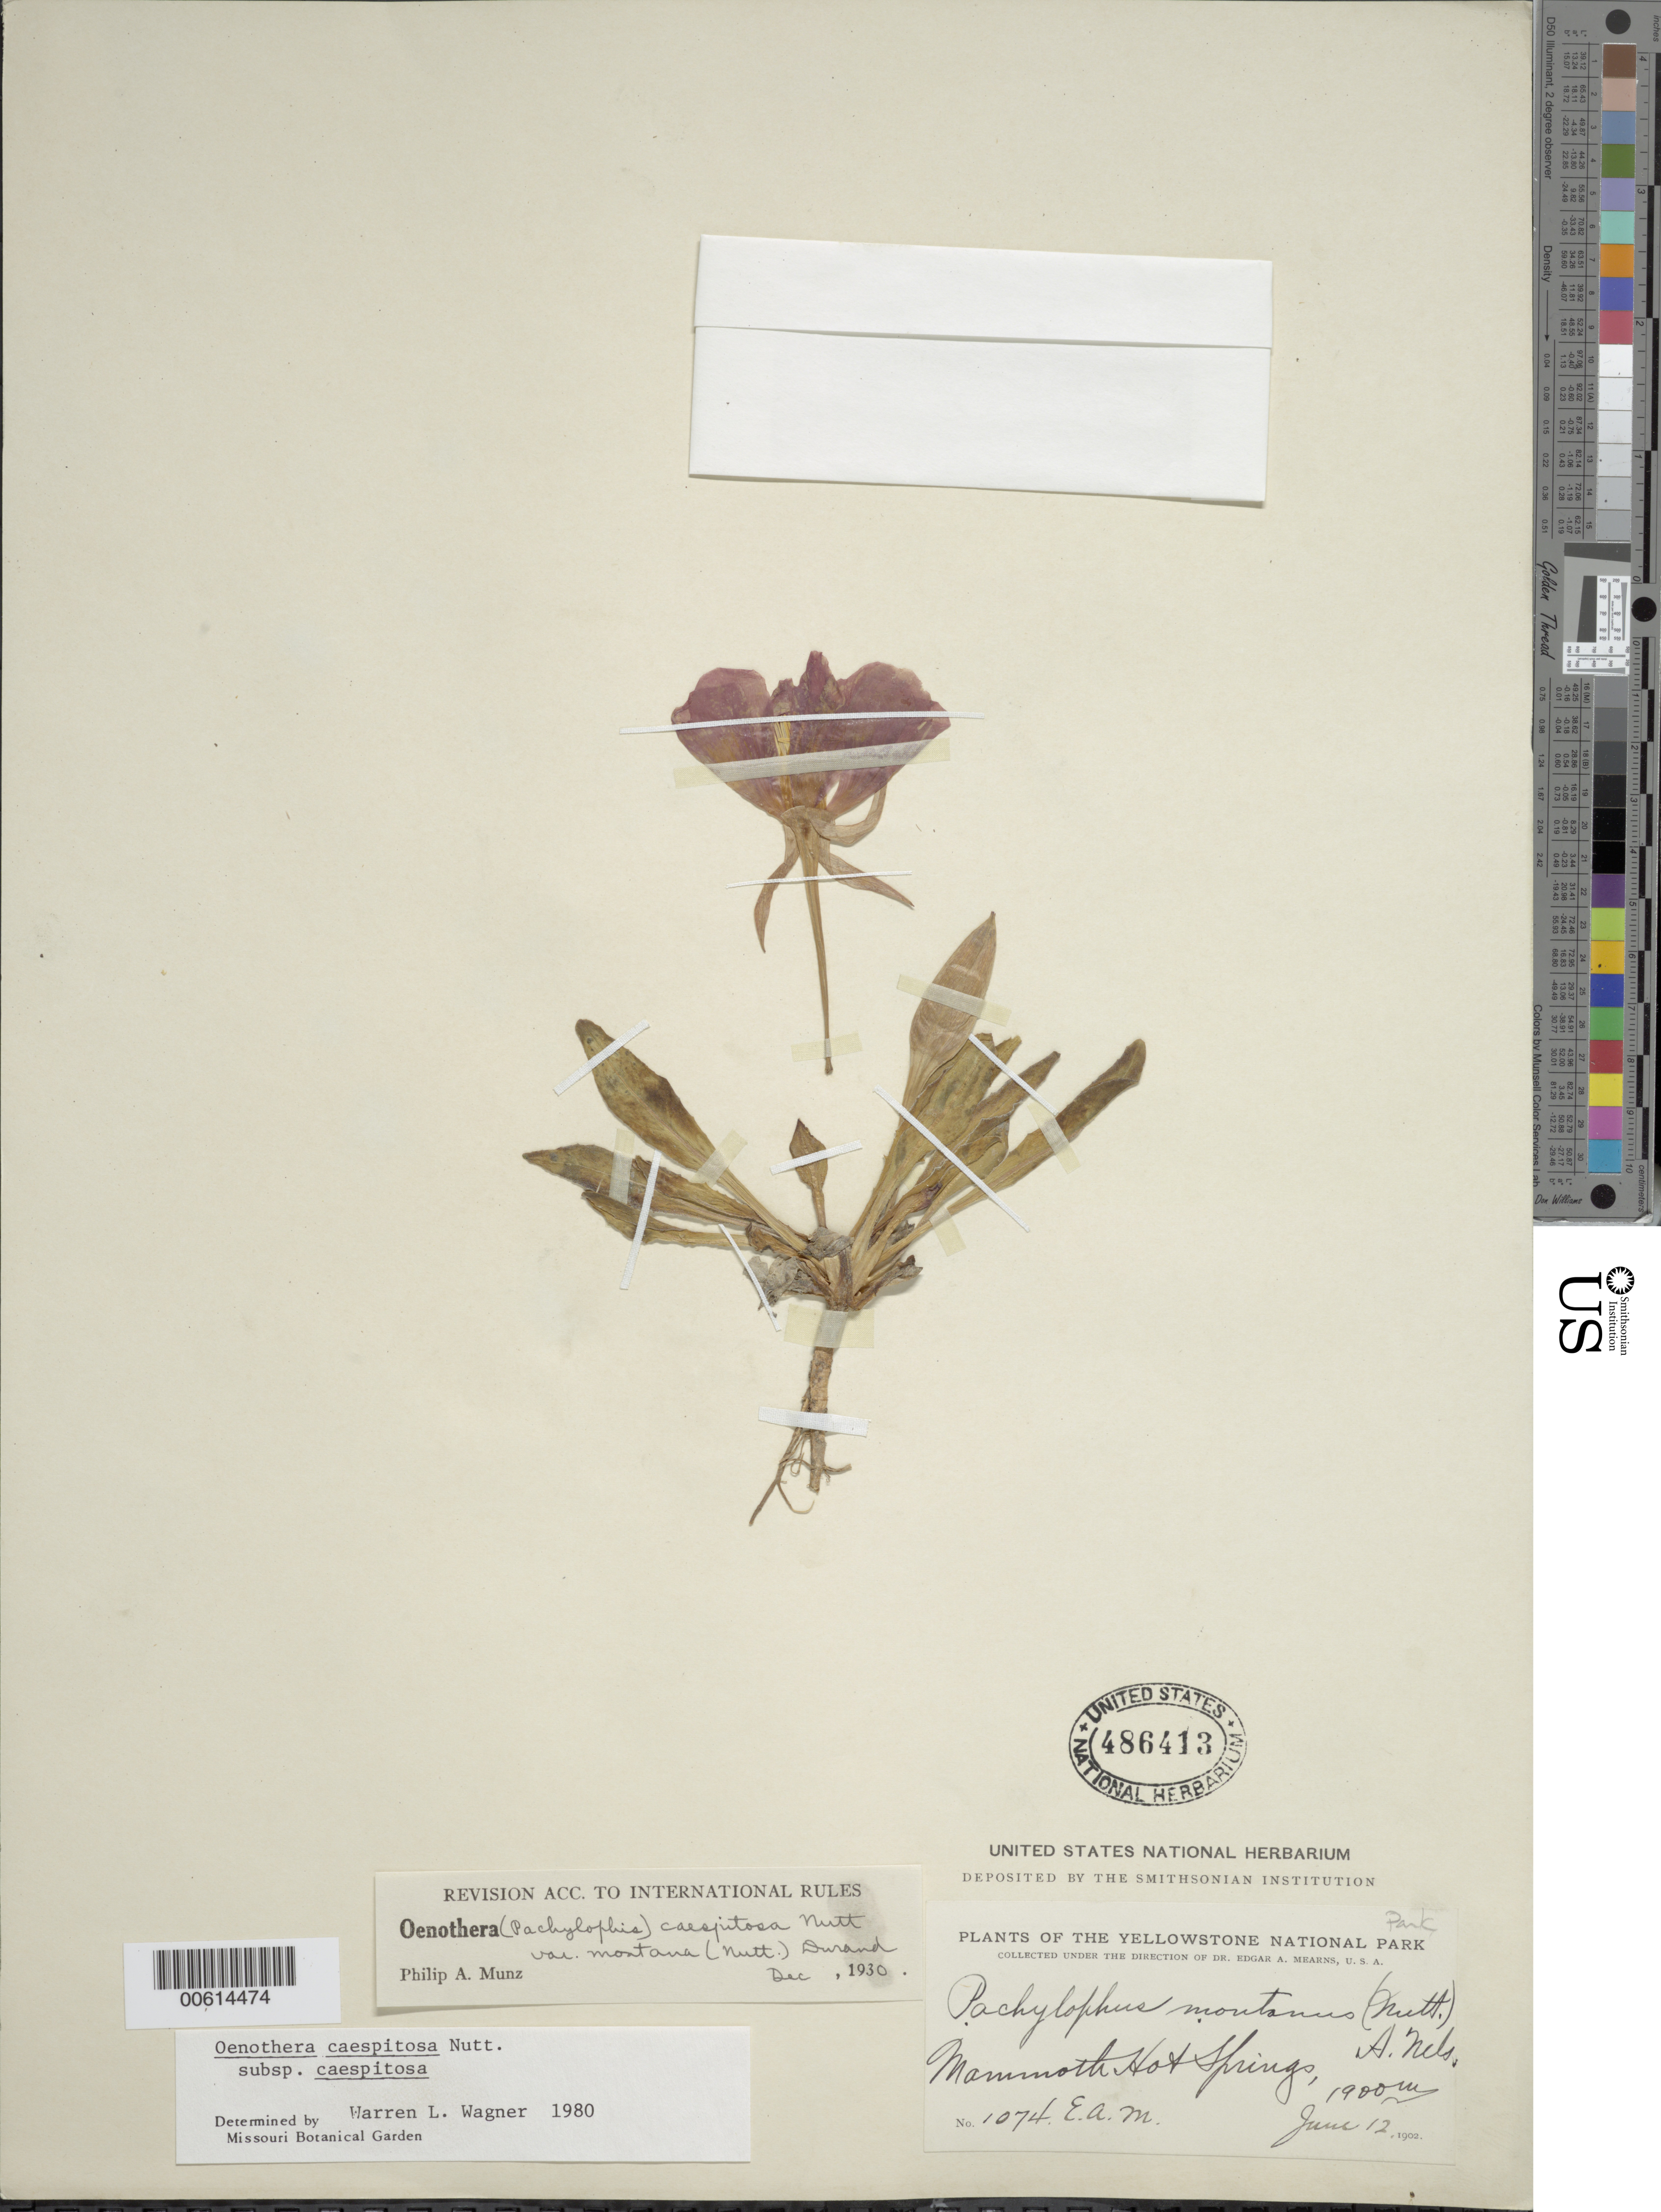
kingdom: Plantae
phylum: Tracheophyta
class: Magnoliopsida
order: Myrtales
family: Onagraceae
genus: Oenothera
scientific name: Oenothera cespitosa subsp. cespitosa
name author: Nutt.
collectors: E. A. Mearns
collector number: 1074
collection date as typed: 12 Jun 1902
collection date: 1902-06-12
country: United States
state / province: Wyoming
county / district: Park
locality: Mammoth Hot Springs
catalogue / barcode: US 486413